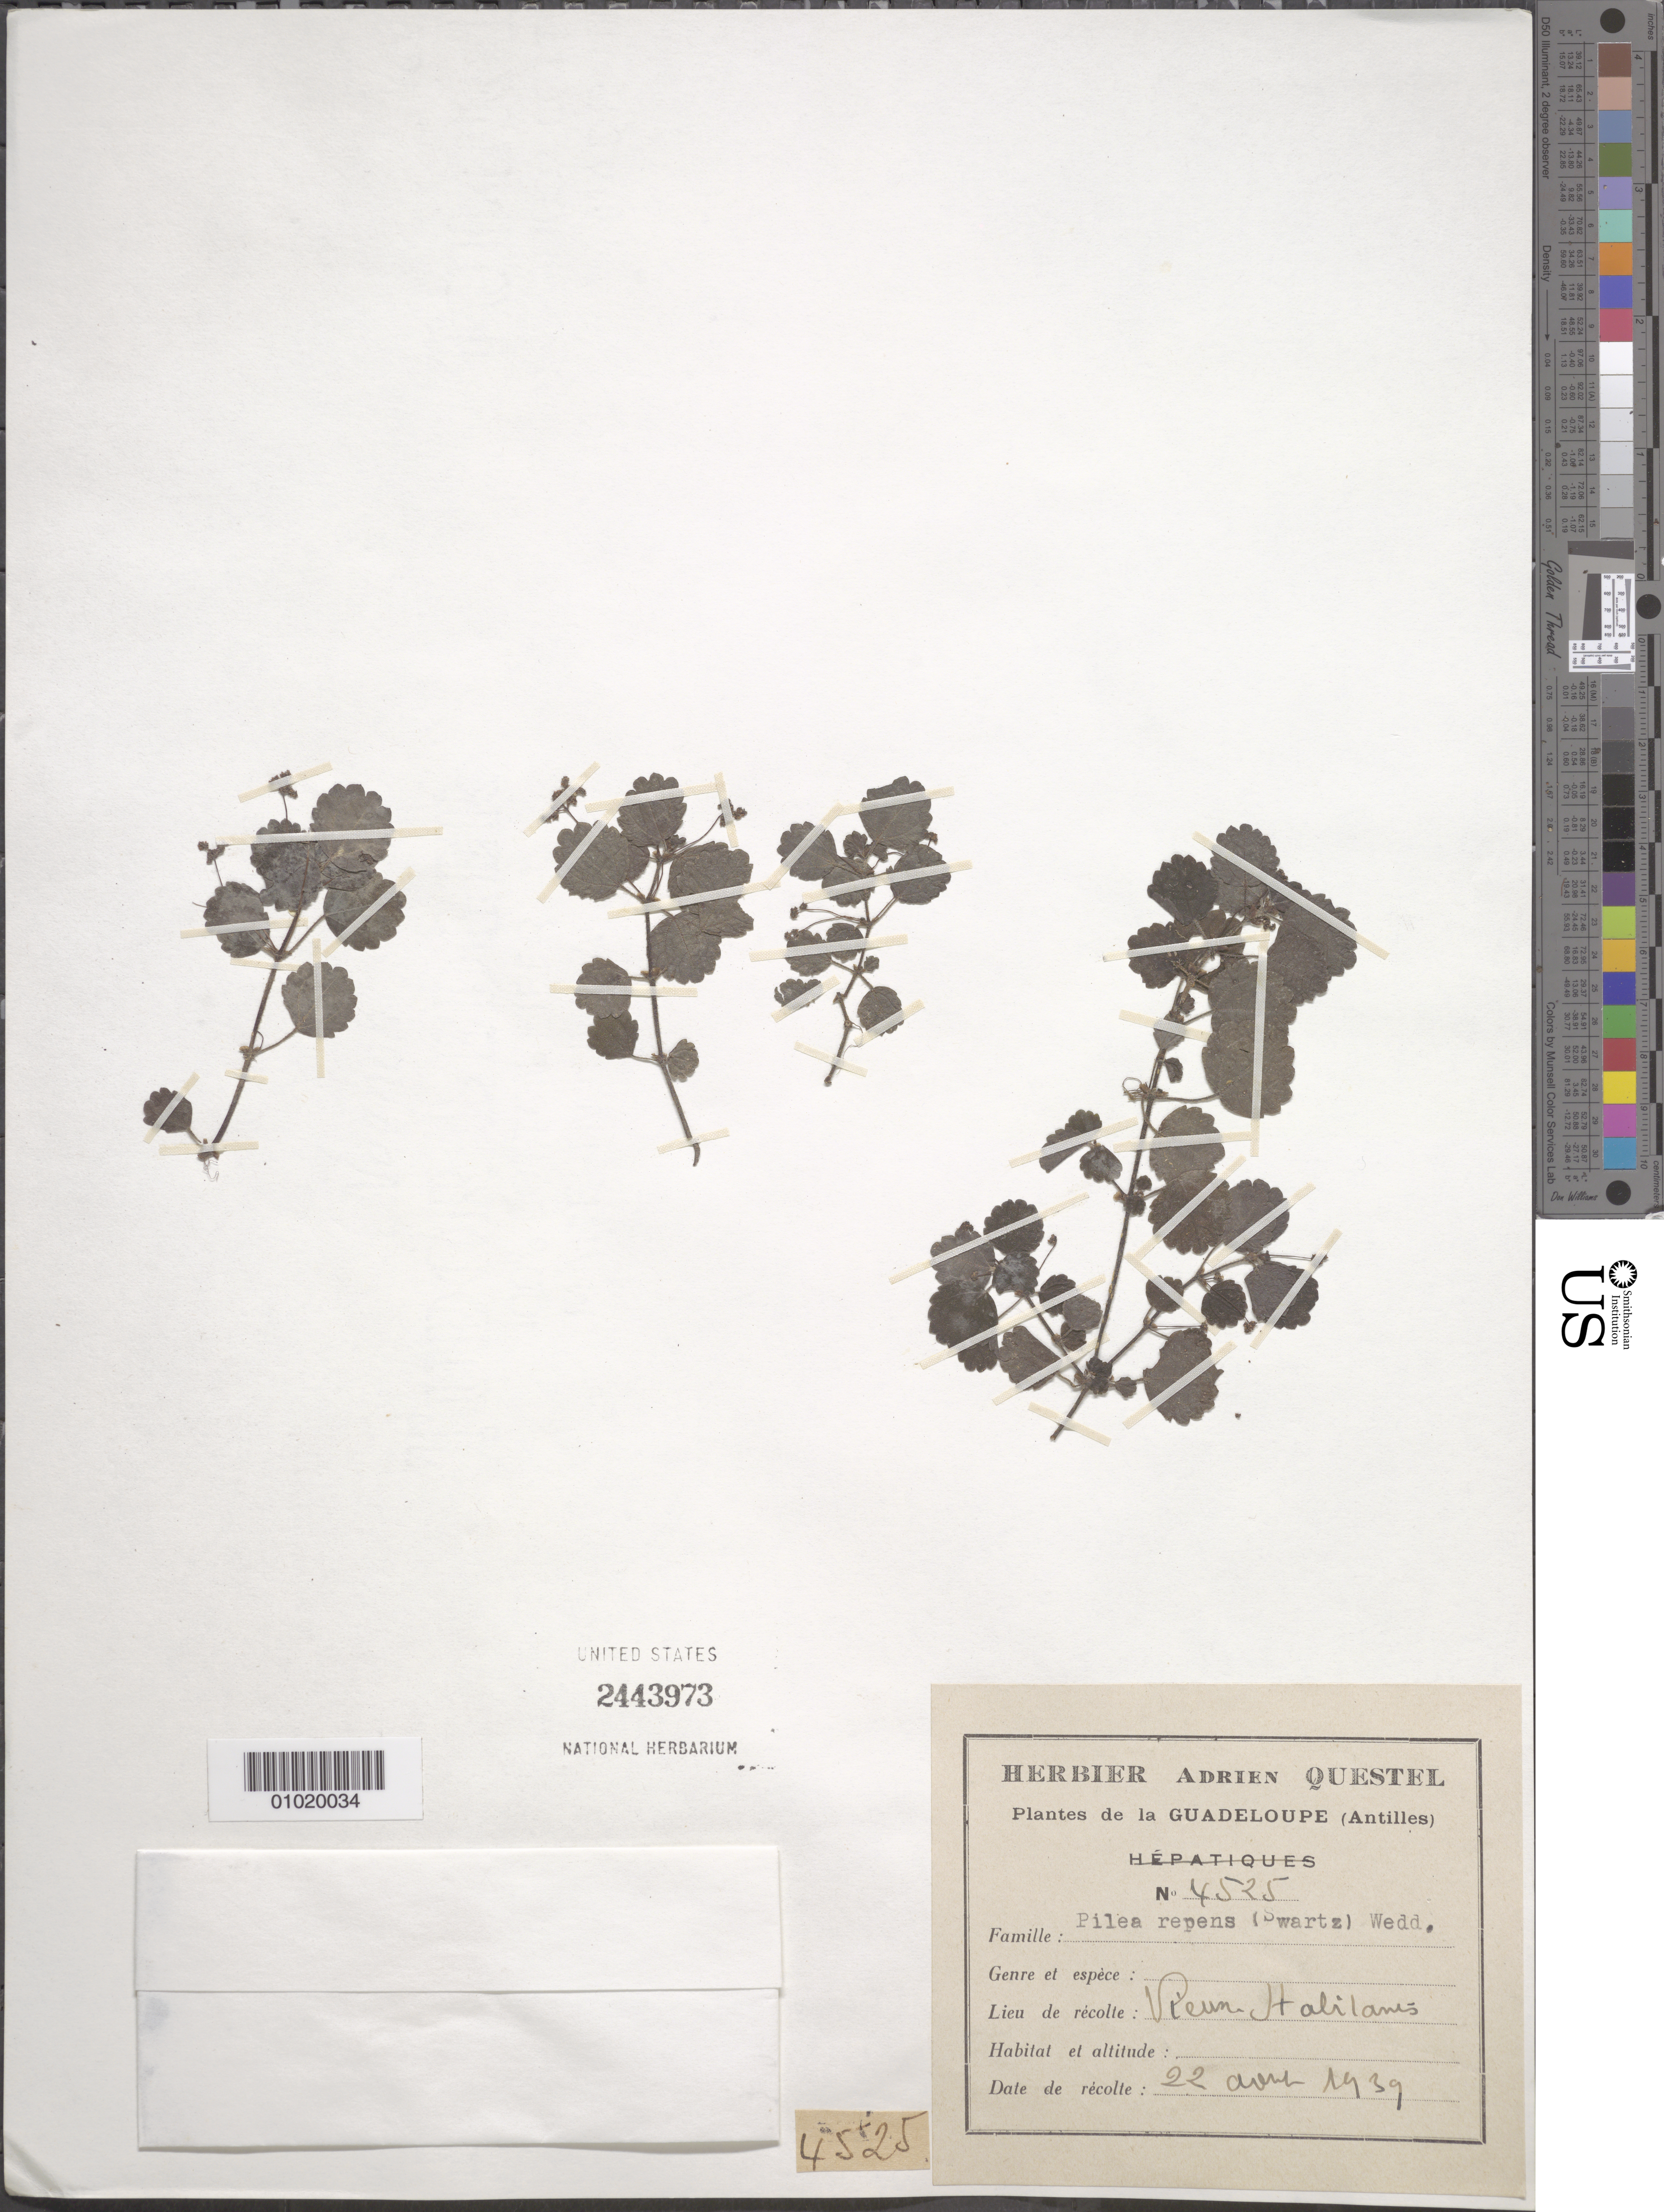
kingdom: Plantae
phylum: Tracheophyta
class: Magnoliopsida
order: Rosales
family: Urticaceae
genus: Pilea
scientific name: Pilea repens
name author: (Sw.) Wedd.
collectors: A. Questel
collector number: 4525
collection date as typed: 22 Apr 1939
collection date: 1939-04-22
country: Guadeloupe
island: Petite Terre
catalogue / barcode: US 2443973